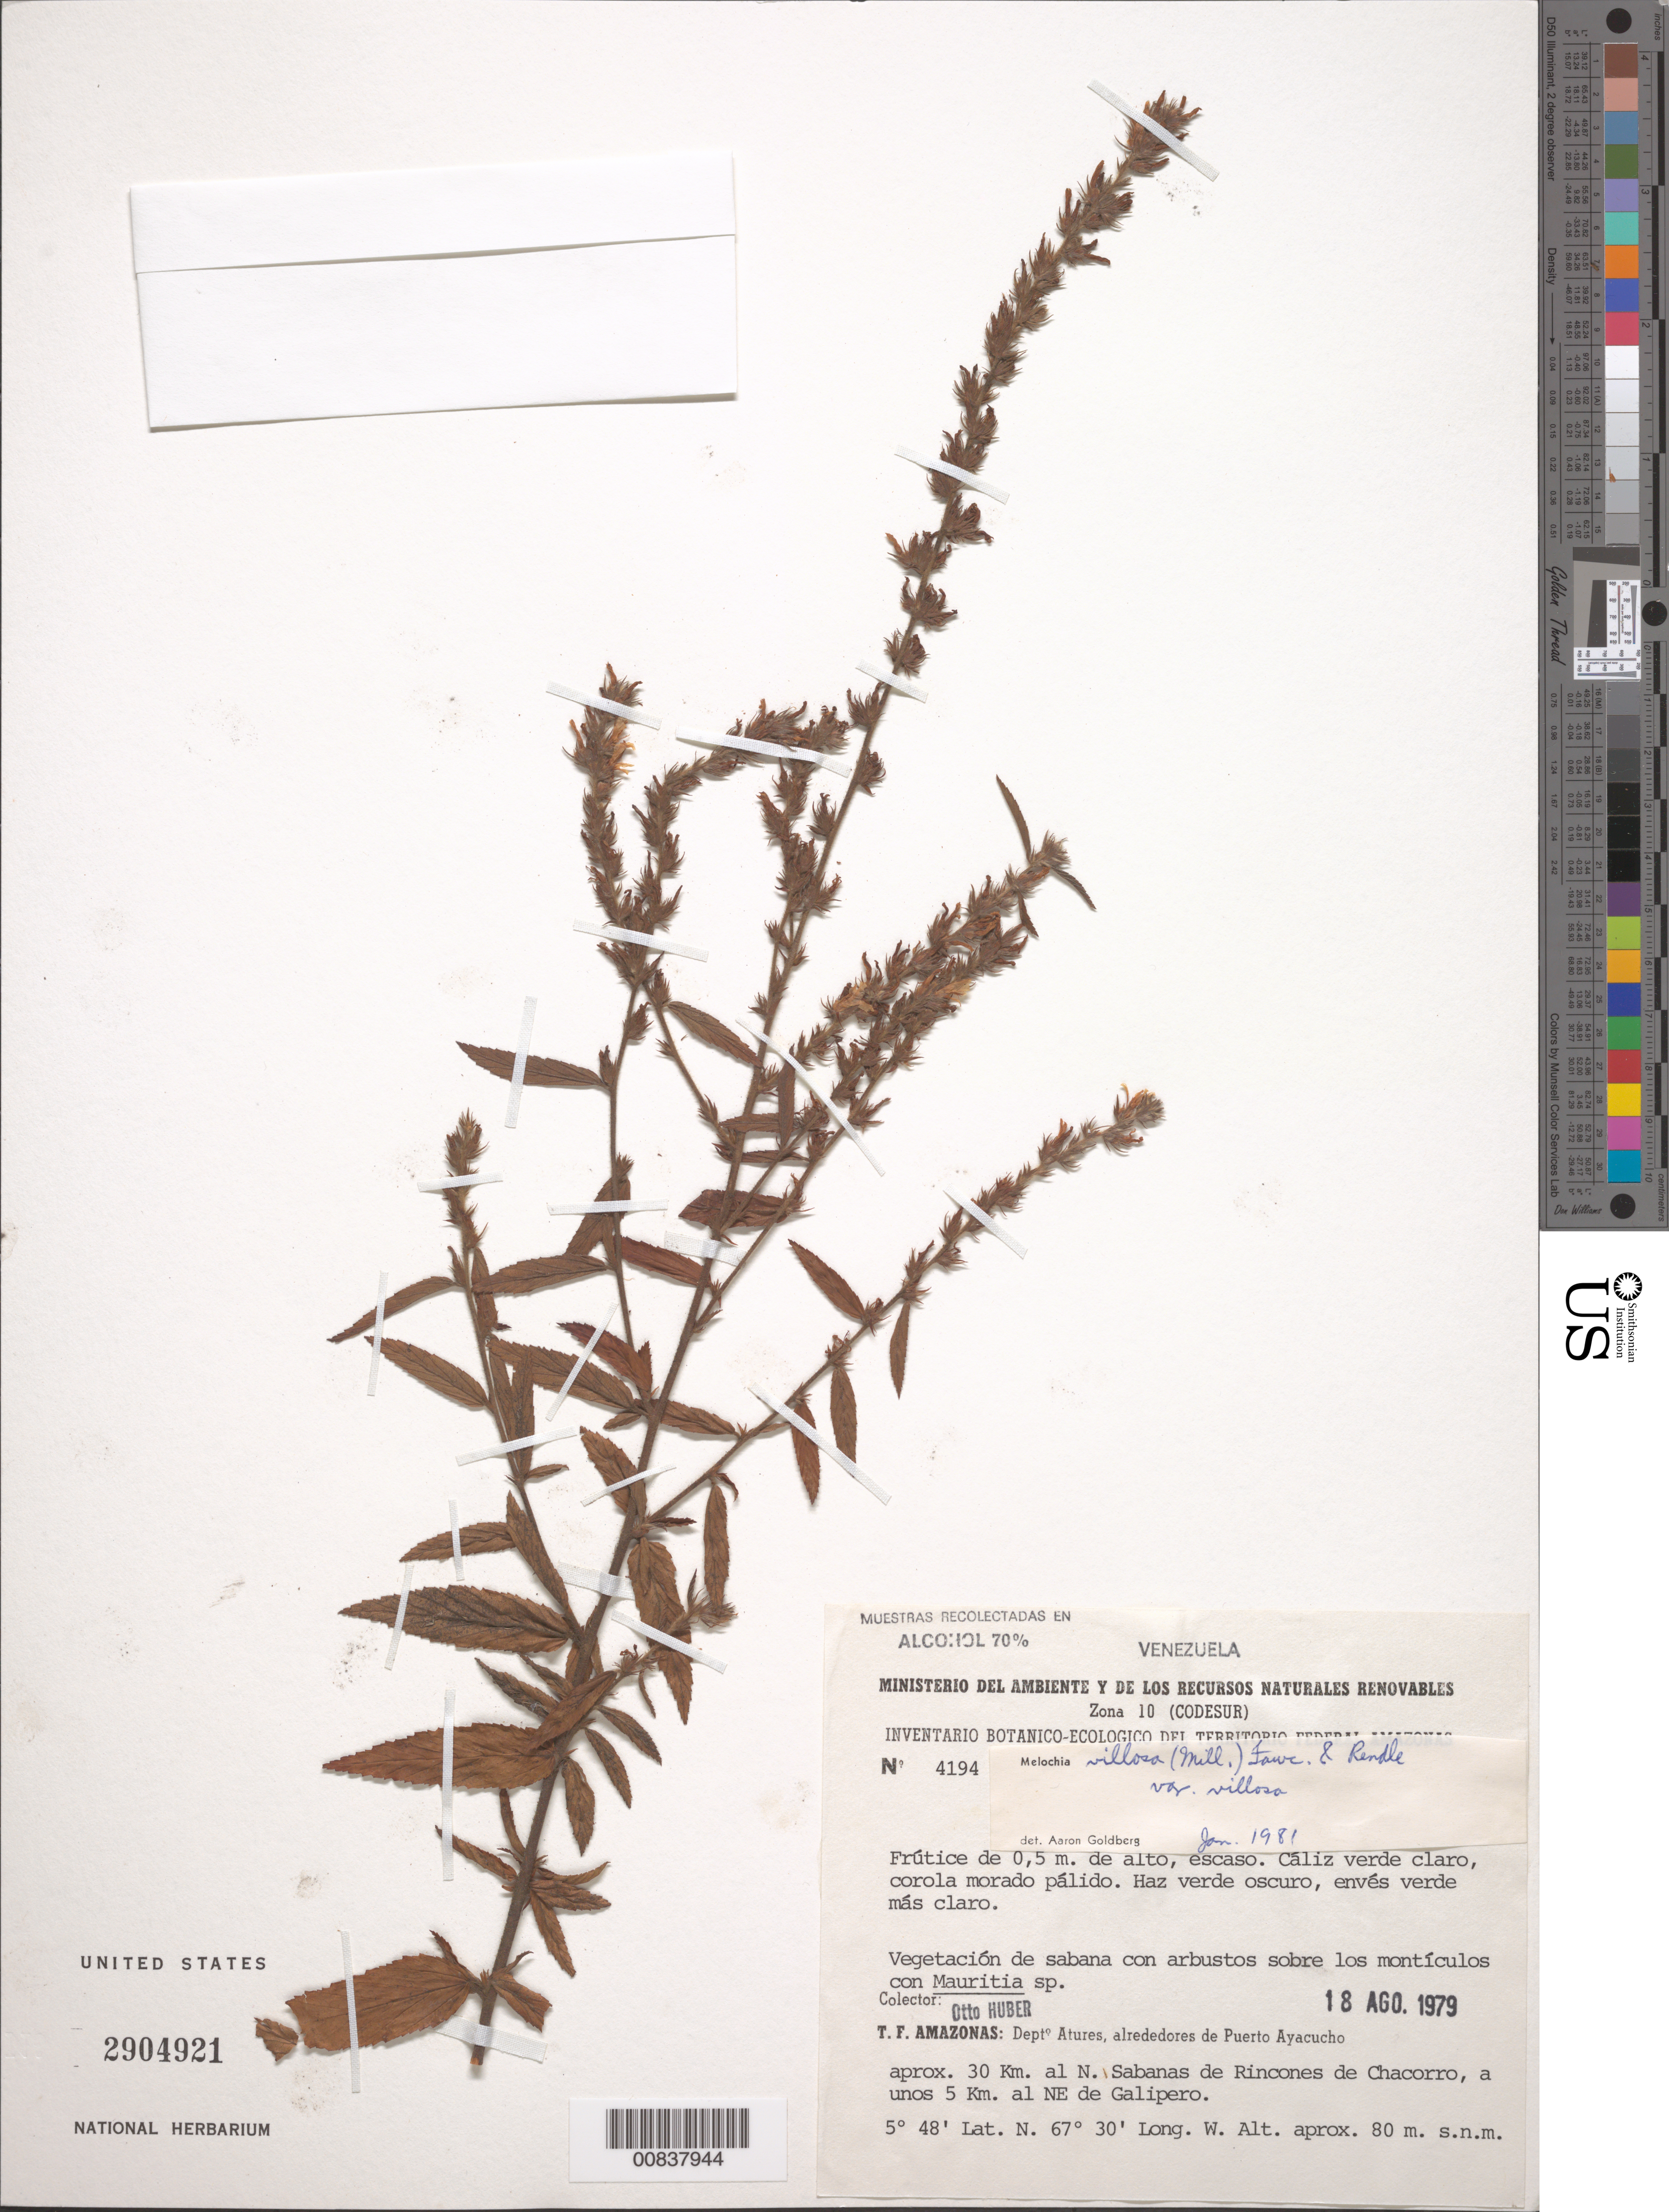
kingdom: Plantae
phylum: Tracheophyta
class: Magnoliopsida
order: Malvales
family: Malvaceae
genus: Melochia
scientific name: Melochia spicata var. spicata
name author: (L.) Fryxell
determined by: Dorr, L. J., (BOT), Smithsonian Institution - National Museum of Natural History (UNITED STATES)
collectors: O. Huber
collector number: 4194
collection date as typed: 18-Aug-79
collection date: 1979-08-18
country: Venezuela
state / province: Amazonas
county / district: Atures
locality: Puerto Ayacucho, 30 km N; Sabanas de Rincones de Chocorro; 5 km NE Galipero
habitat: Sabana con arbustos sobre los monticulos con Mauritia sp.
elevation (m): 80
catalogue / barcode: US 2904921